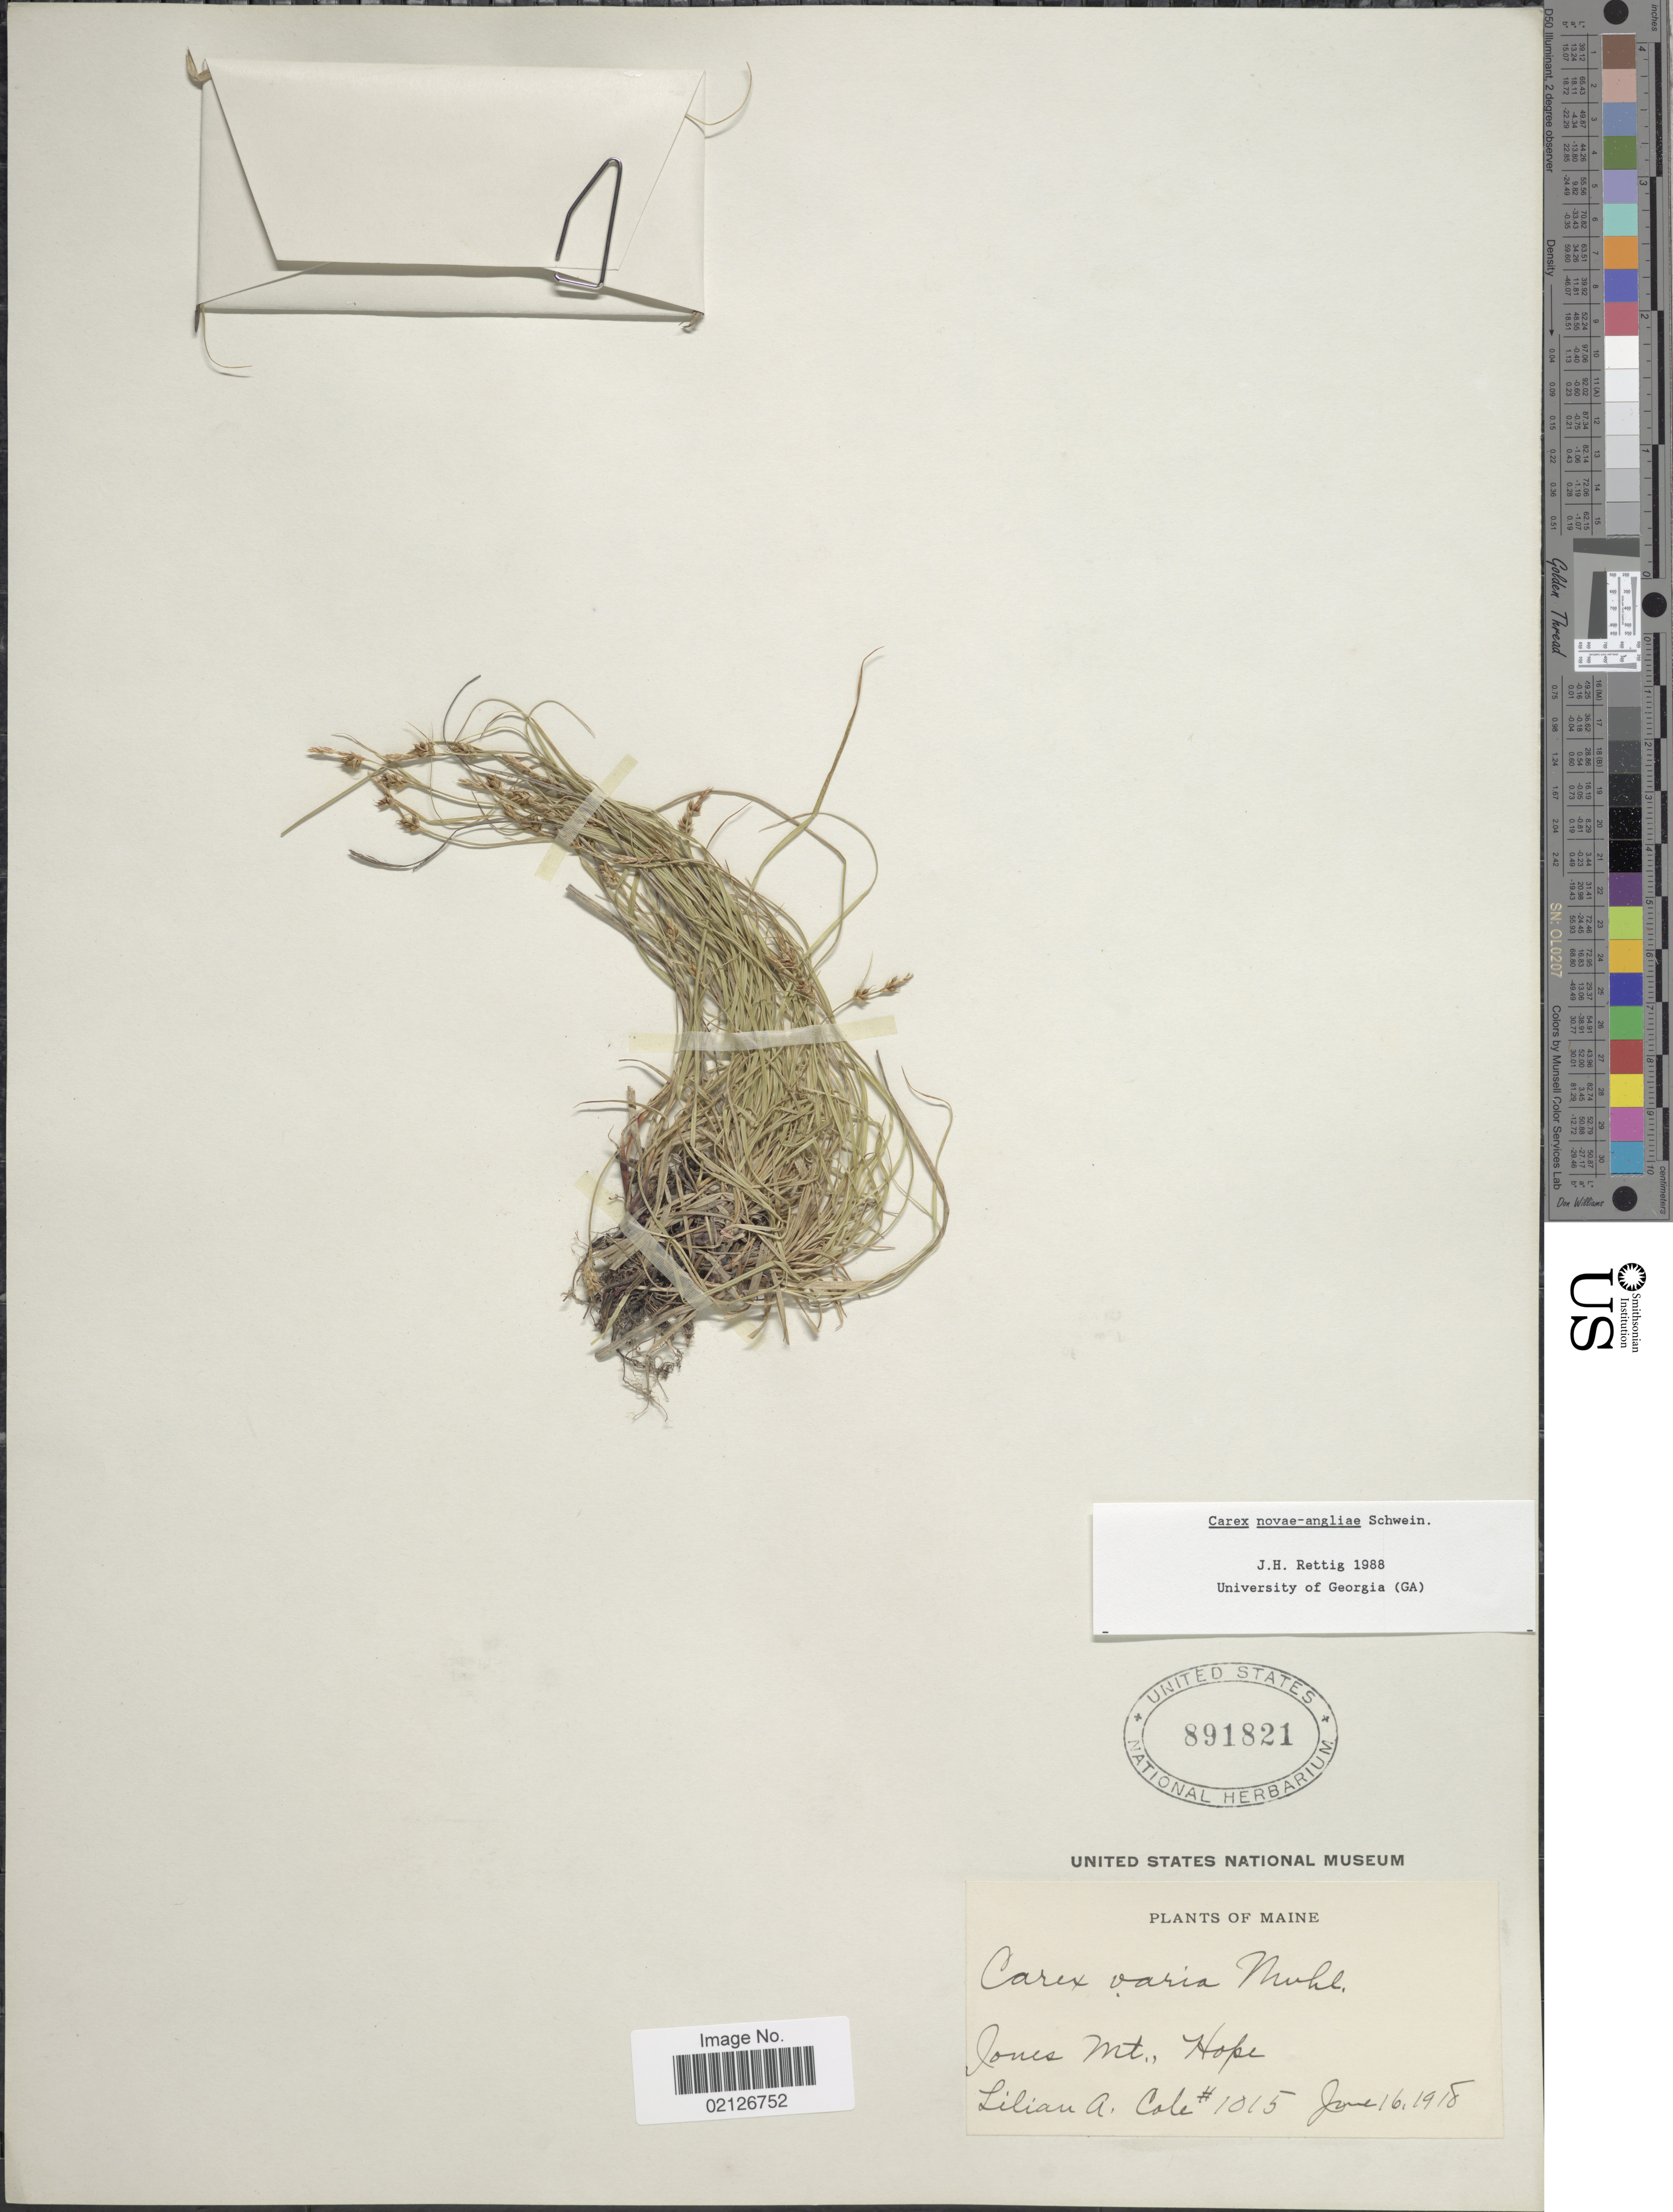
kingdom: Plantae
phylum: Tracheophyta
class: Liliopsida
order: Poales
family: Cyperaceae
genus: Carex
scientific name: Carex novae-angliae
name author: Schwein.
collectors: L. A. Cole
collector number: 1015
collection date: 1918-06-16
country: United States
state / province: Maine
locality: Jones Mt., Hope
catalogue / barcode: US 891821